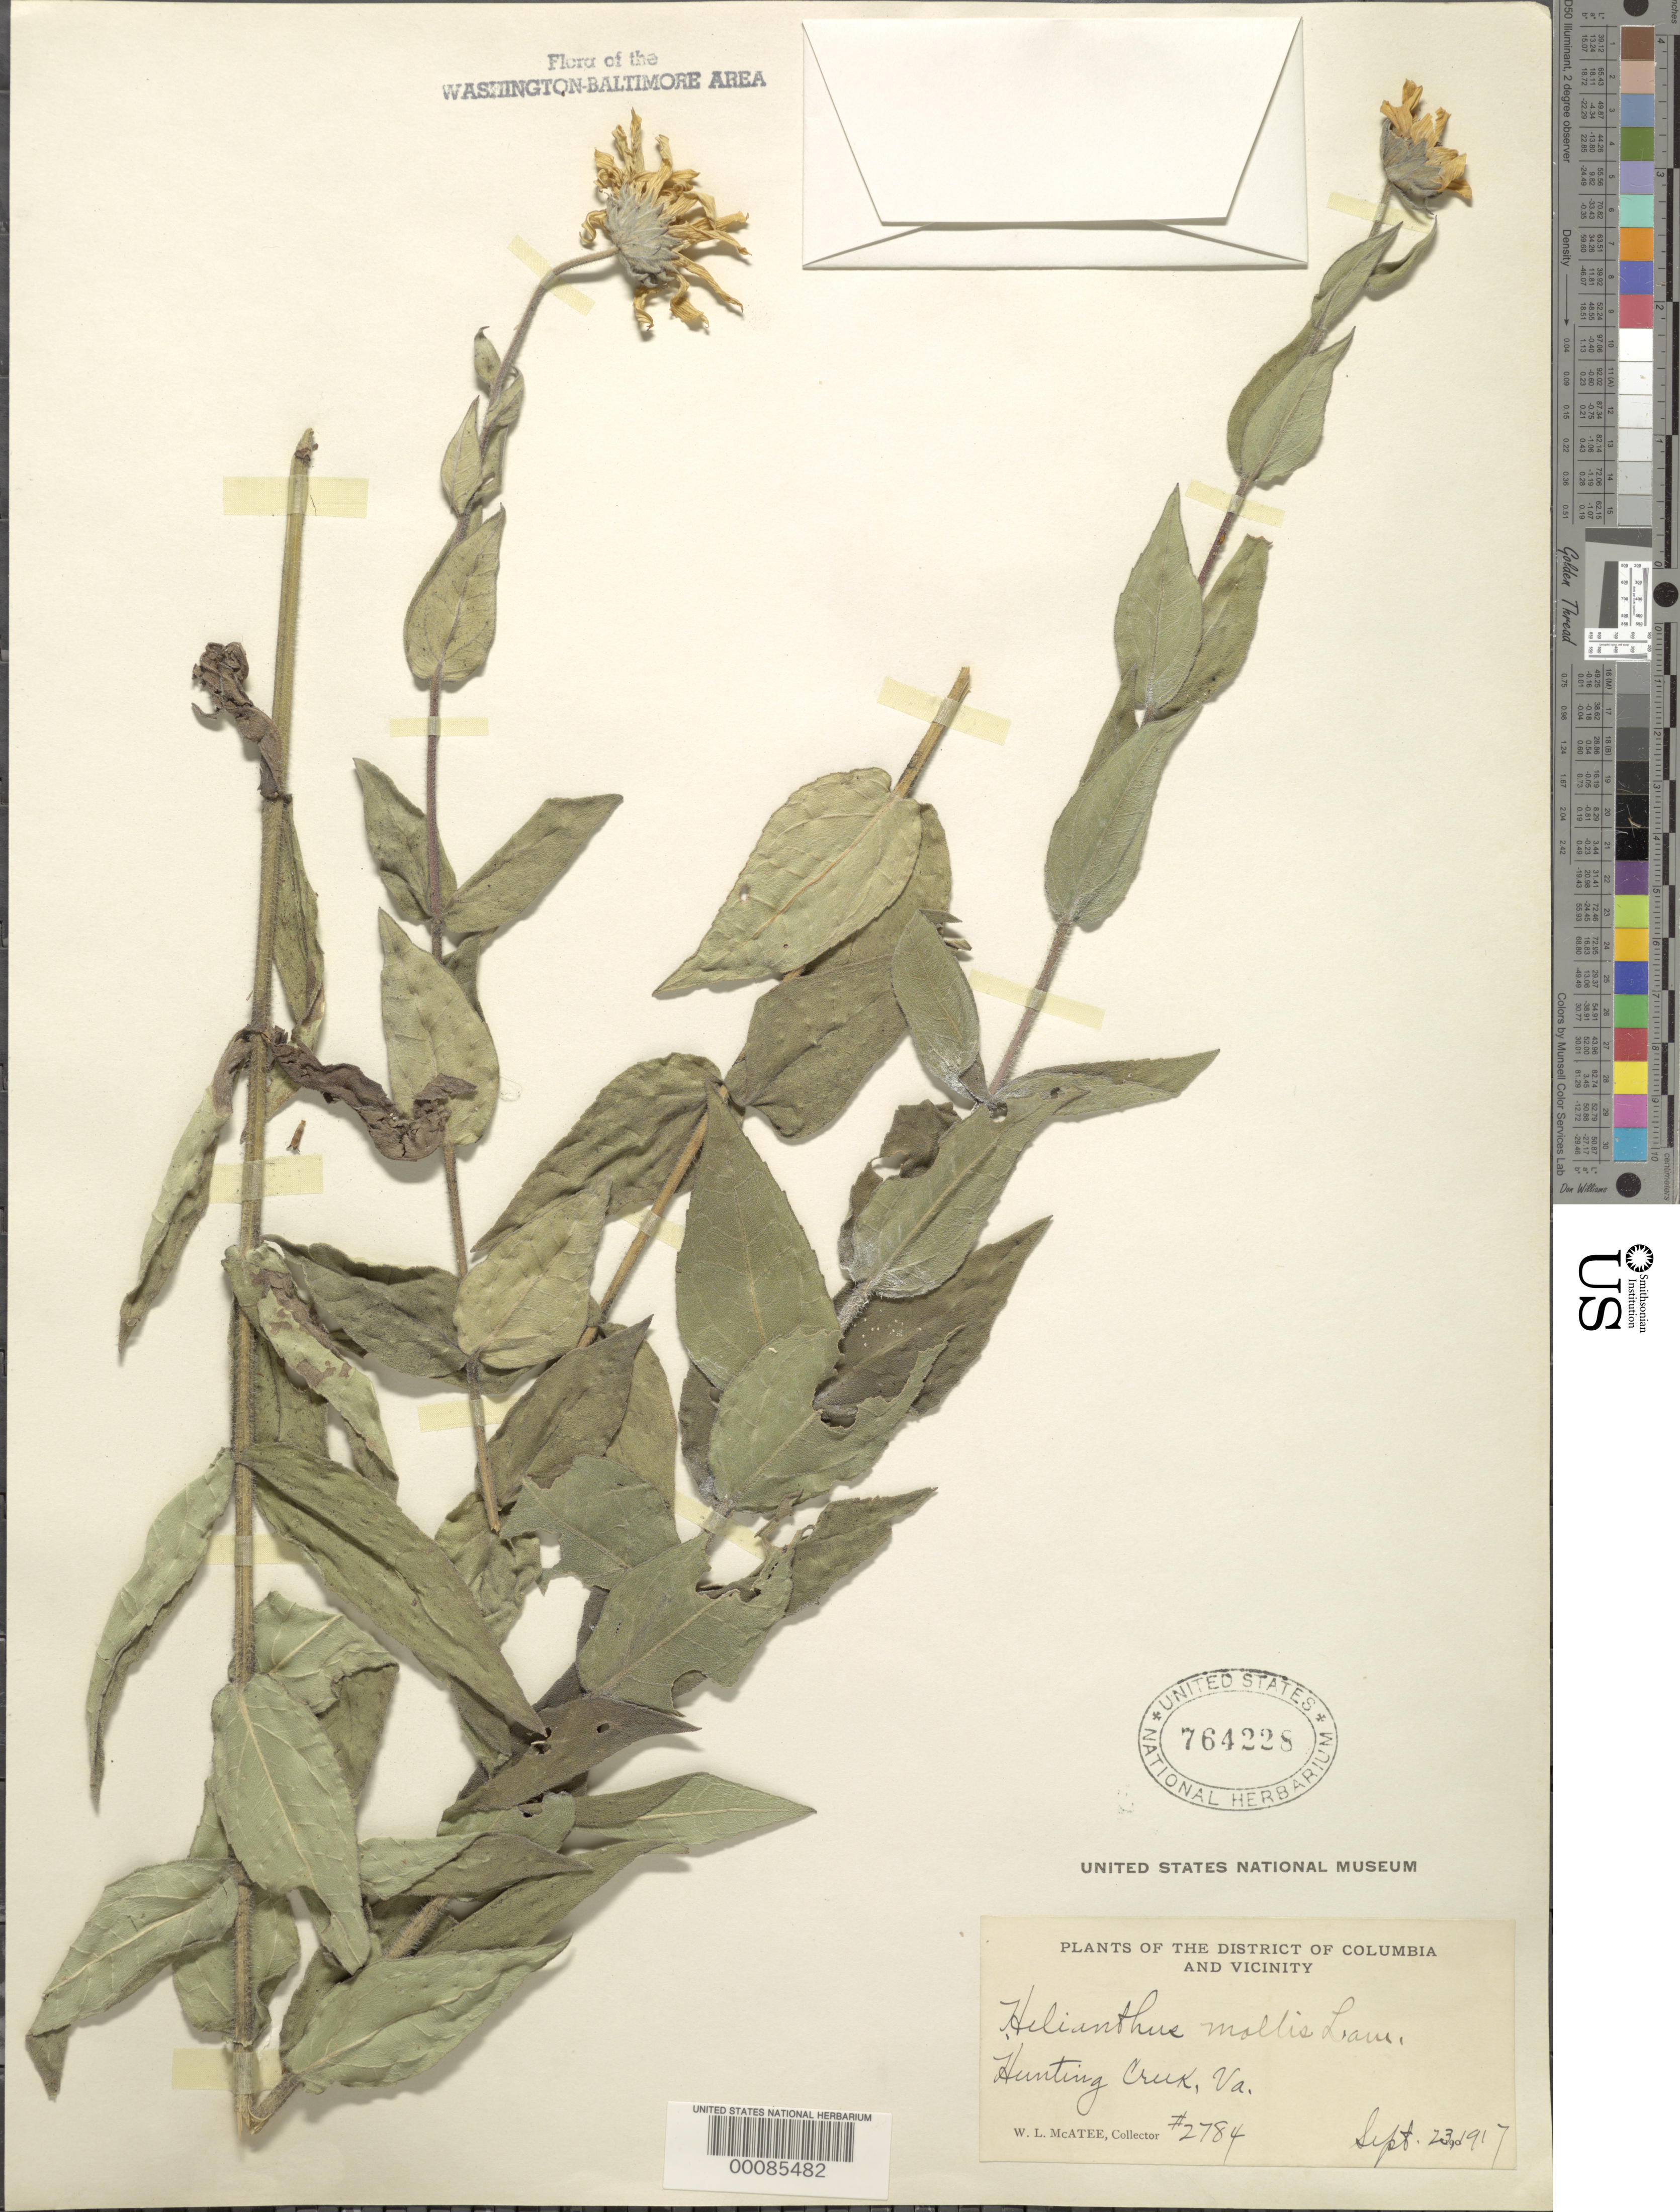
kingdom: Plantae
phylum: Tracheophyta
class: Magnoliopsida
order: Asterales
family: Asteraceae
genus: Helianthus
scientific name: Helianthus mollis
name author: Lam.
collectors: W. McAtee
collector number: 2784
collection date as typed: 23 Sep 1917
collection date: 1917-09-23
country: United States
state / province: Virginia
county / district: Fairfax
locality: Hunting Creek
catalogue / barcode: US 764228